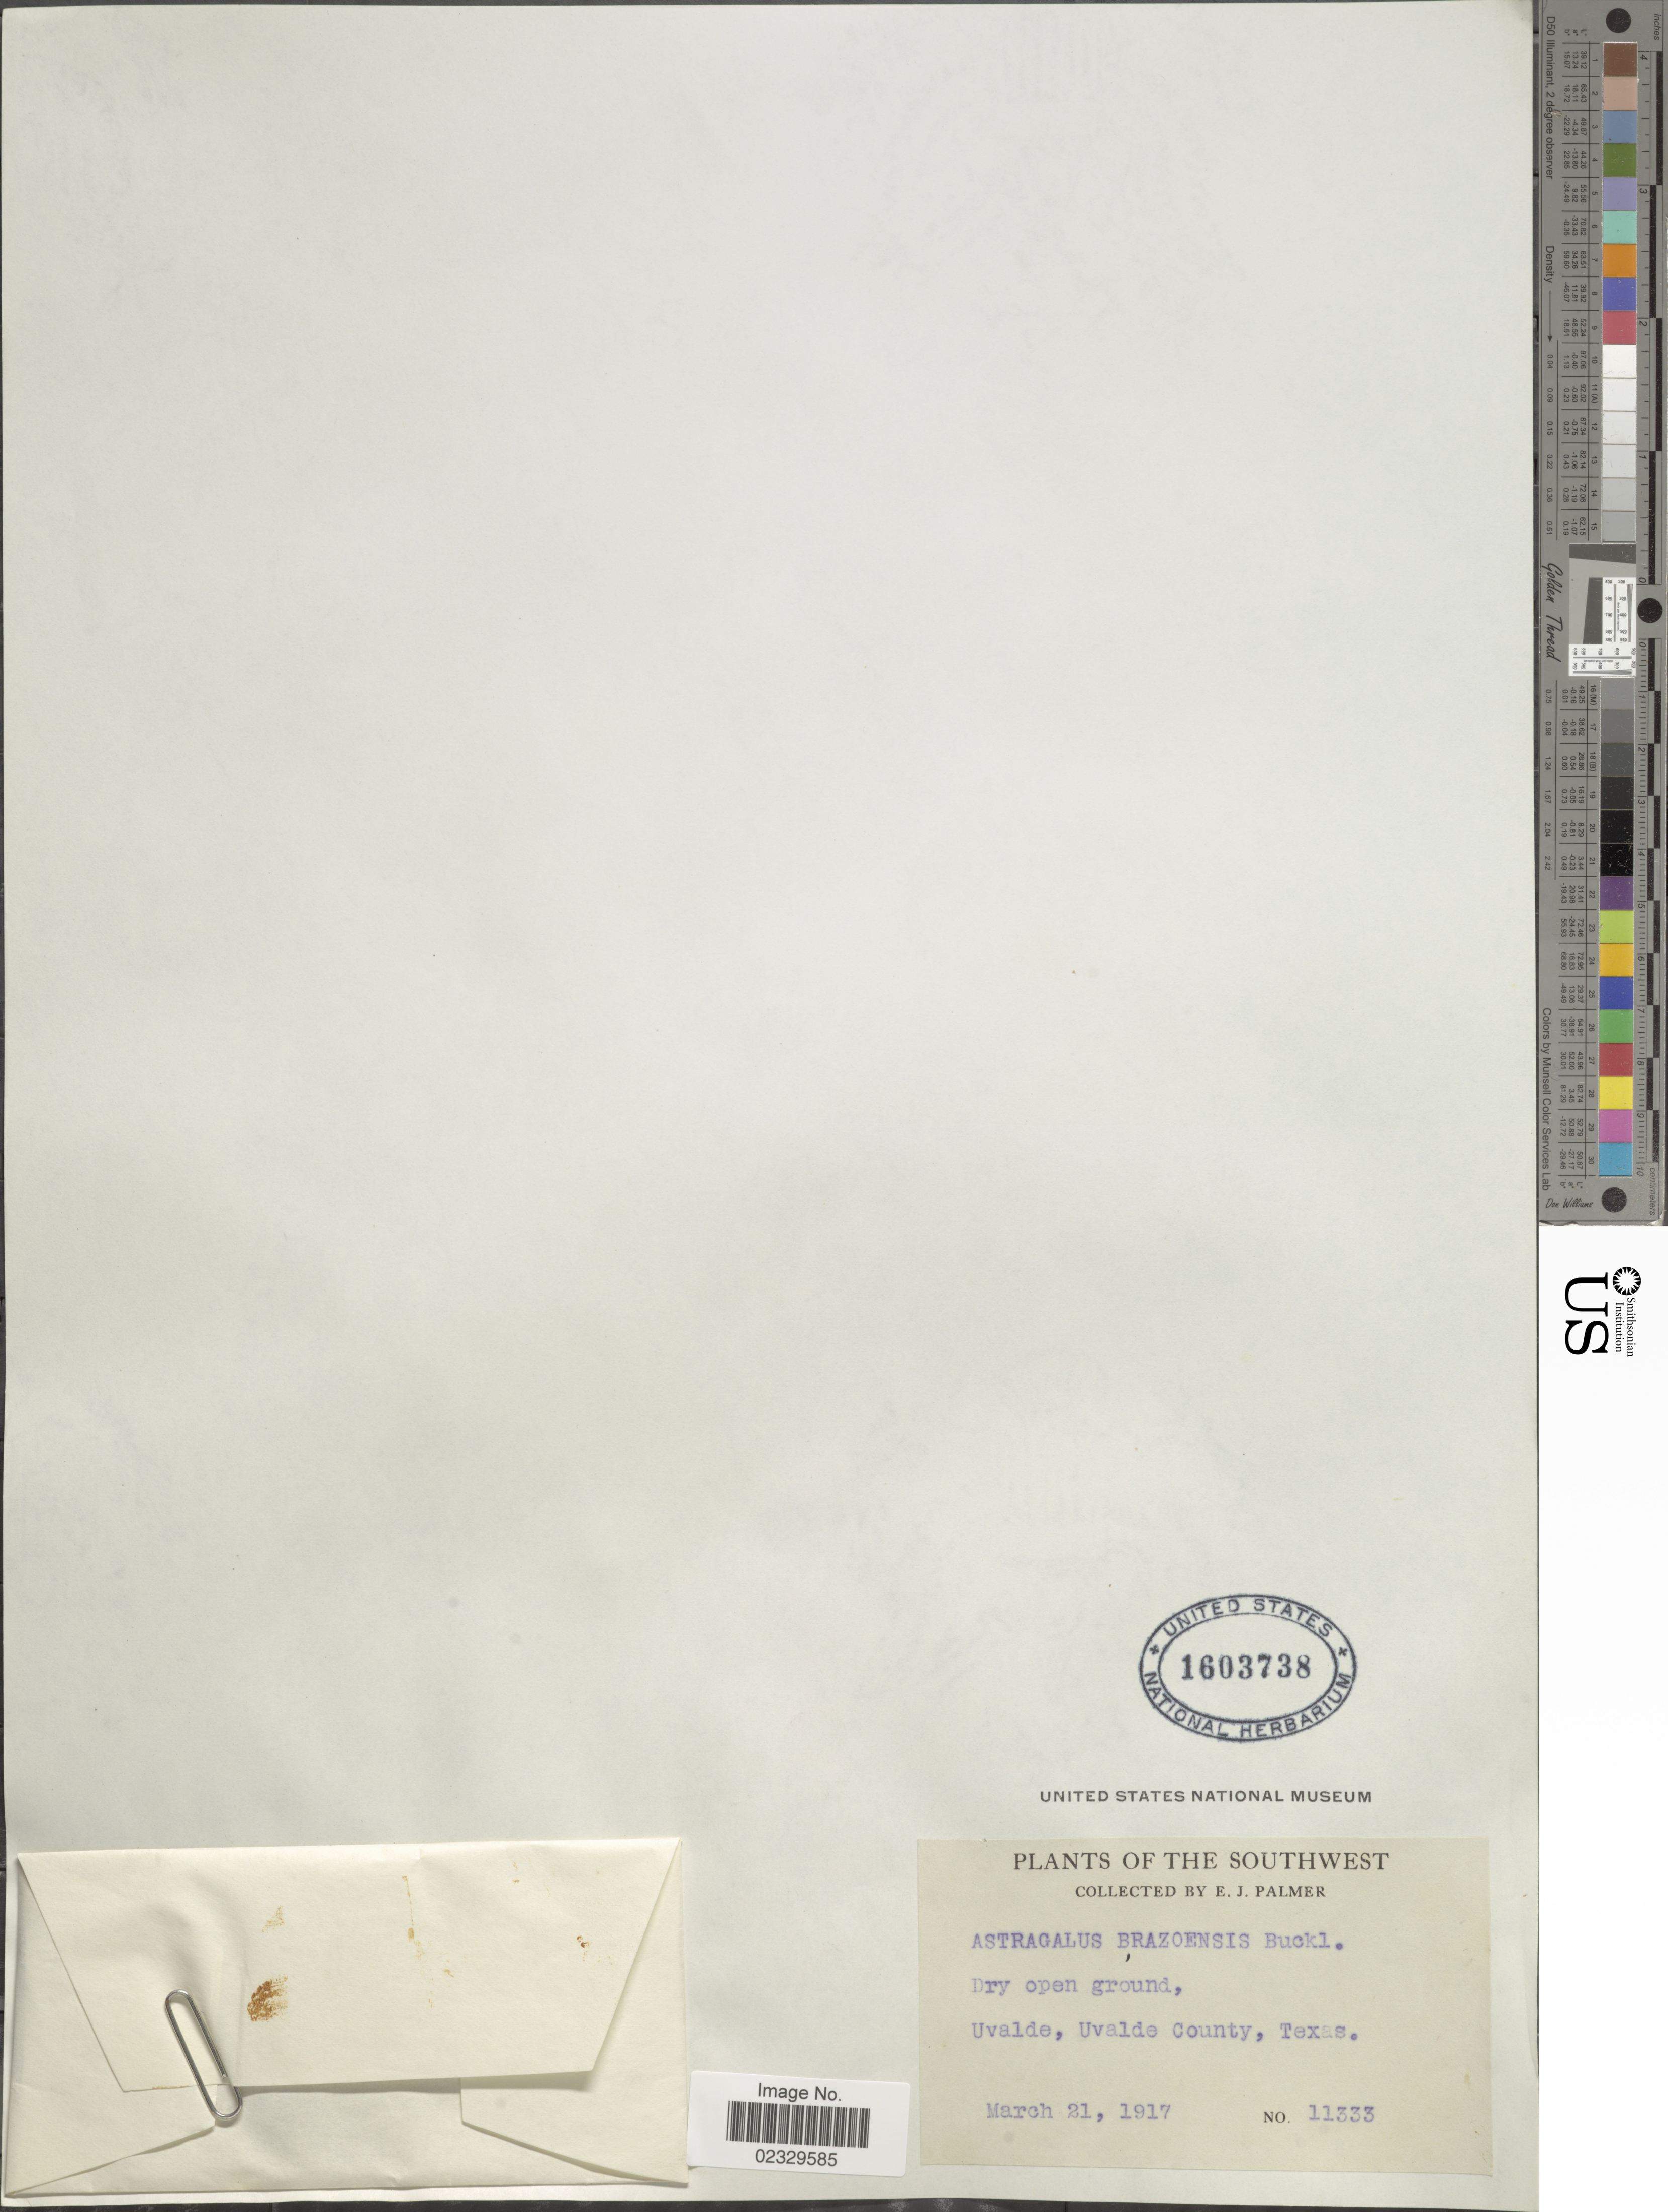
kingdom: Plantae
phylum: Tracheophyta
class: Magnoliopsida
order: Fabales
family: Fabaceae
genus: Astragalus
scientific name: Astragalus brazoensis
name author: Buckley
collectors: E. J. Palmer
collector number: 11333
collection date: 1917-03-21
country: United States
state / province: Texas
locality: Southwest. Uvalde, Uvalde County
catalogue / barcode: US 1603738